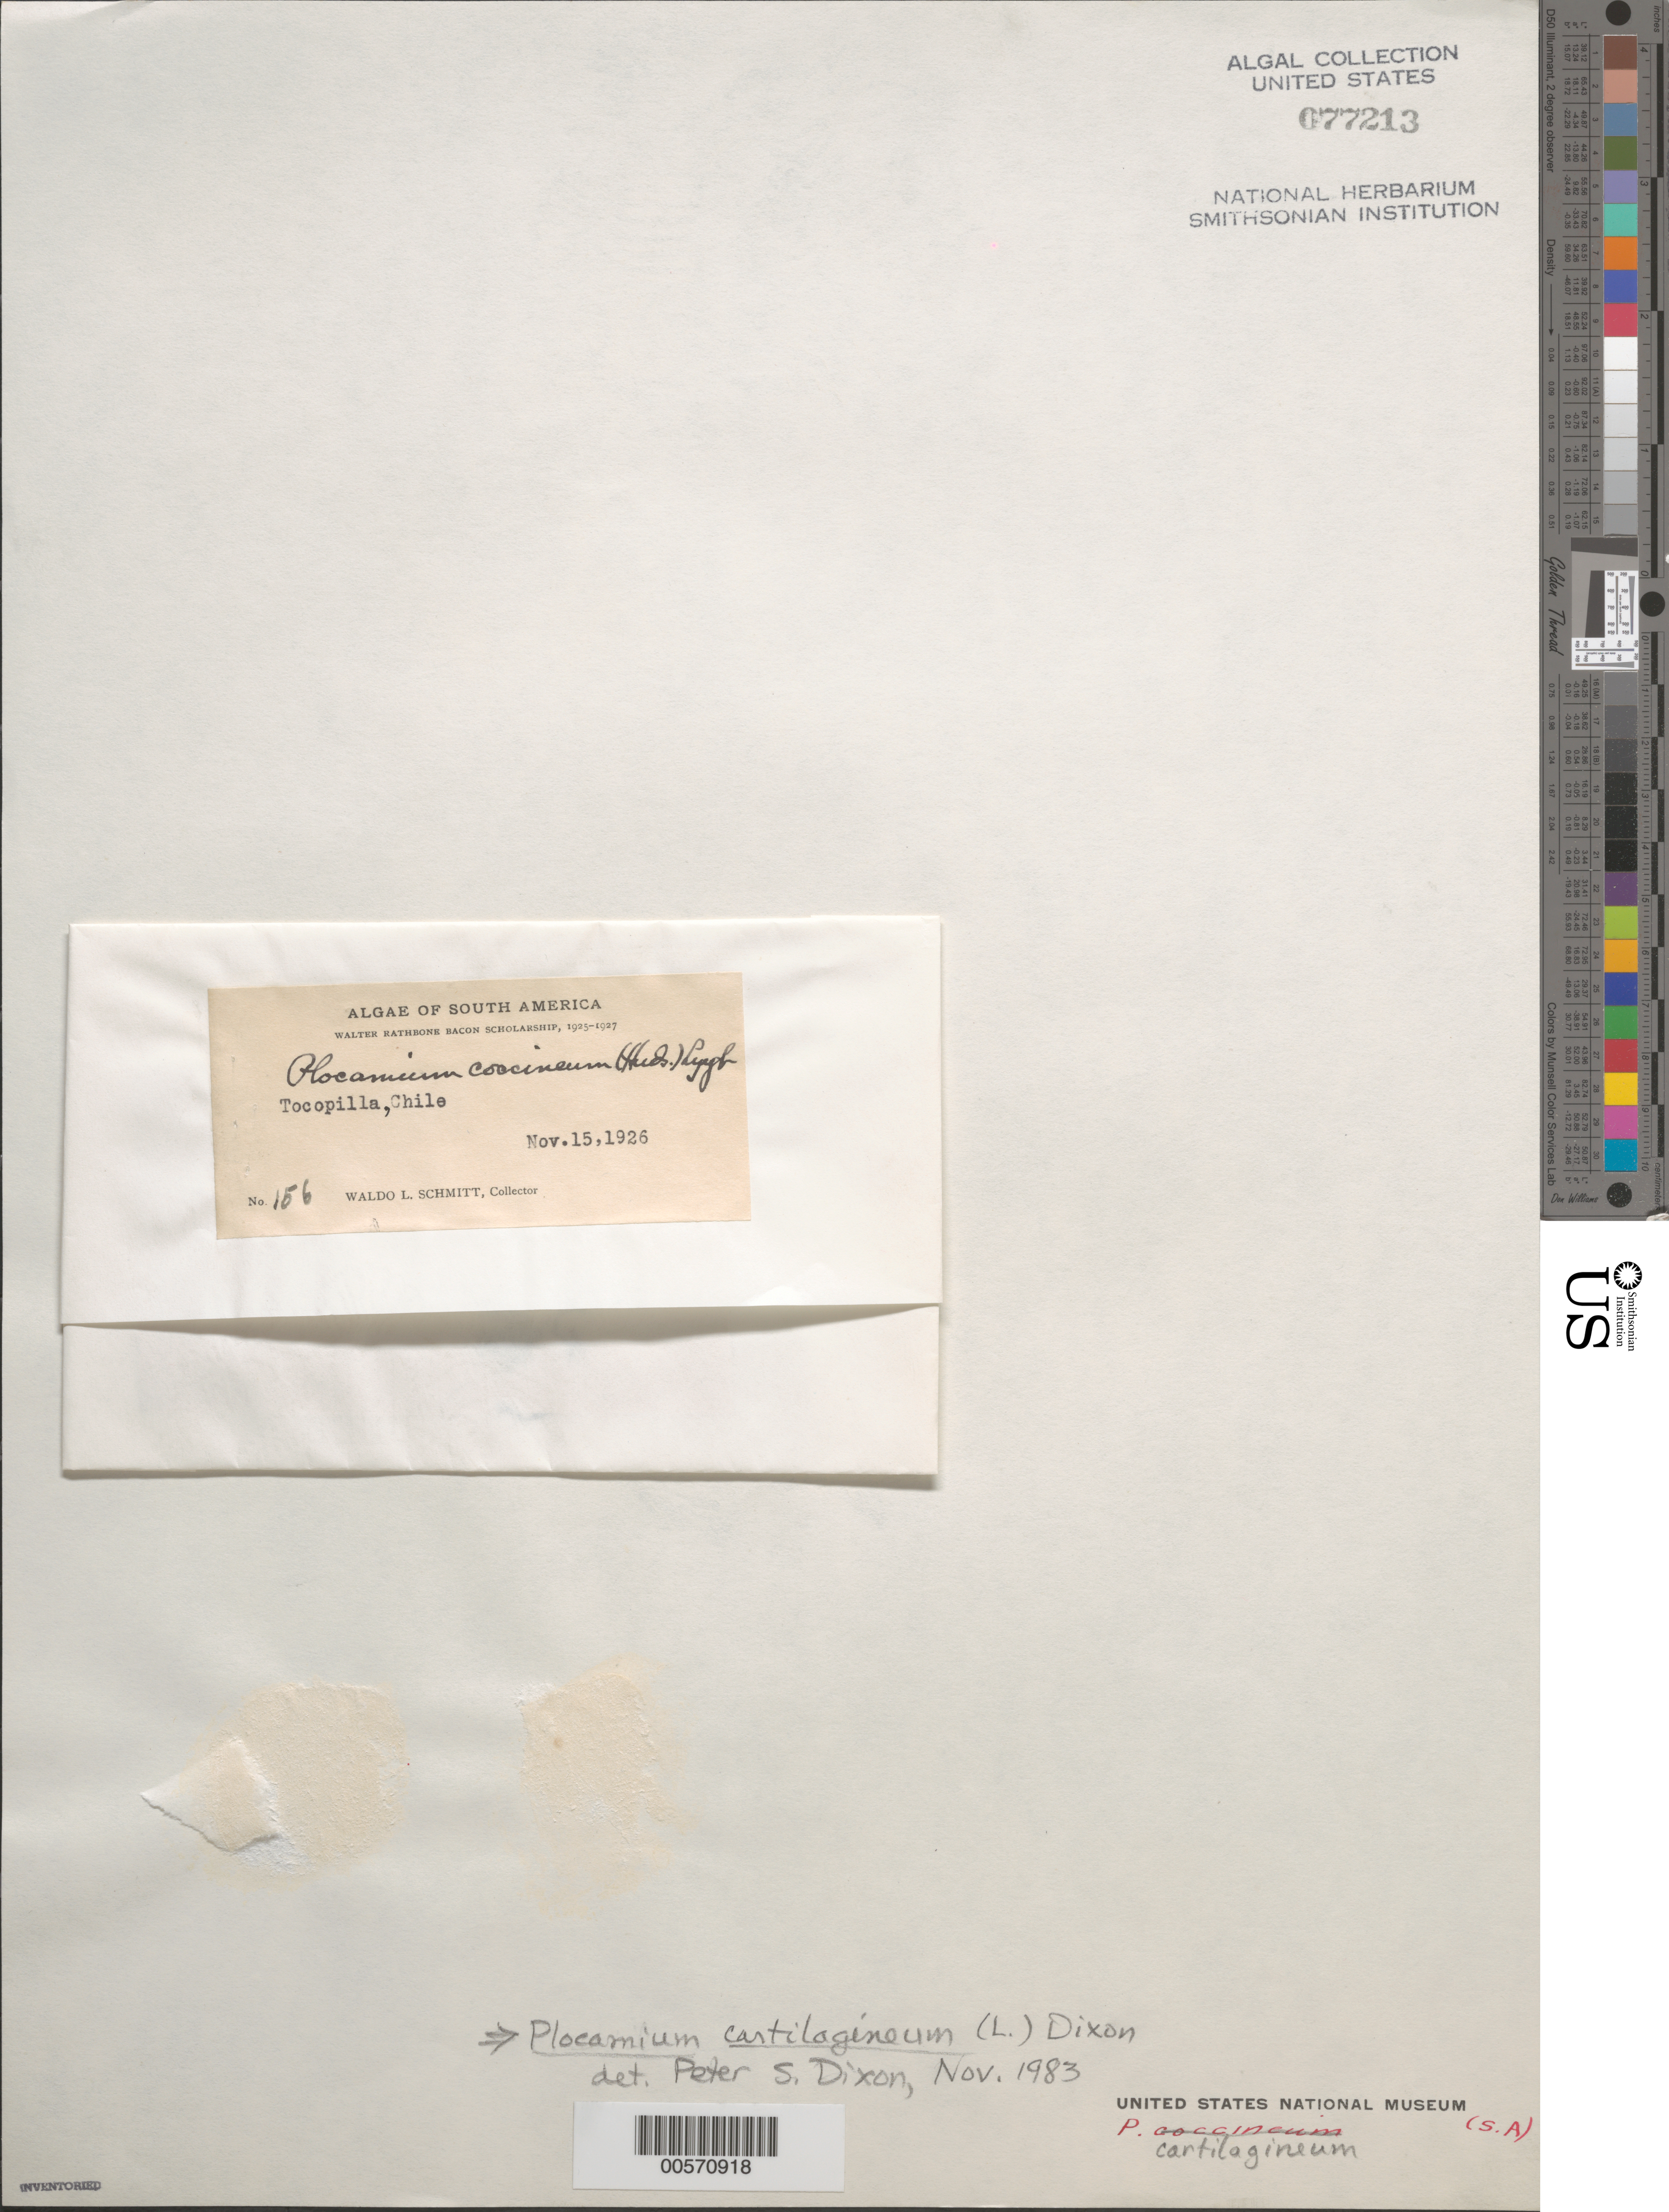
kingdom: Plantae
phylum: Rhodophyta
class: Florideophyceae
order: Plocamiales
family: Plocamiaceae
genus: Plocamium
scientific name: Plocamium cartilagineum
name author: (L.) P.S. Dixon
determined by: Dixon, P. S.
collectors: W. L. Schmitt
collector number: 156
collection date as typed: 15 Nov 1926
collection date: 1926-11-15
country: Chile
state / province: Antofagasta (II)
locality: Tocopilla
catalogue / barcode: US 77213